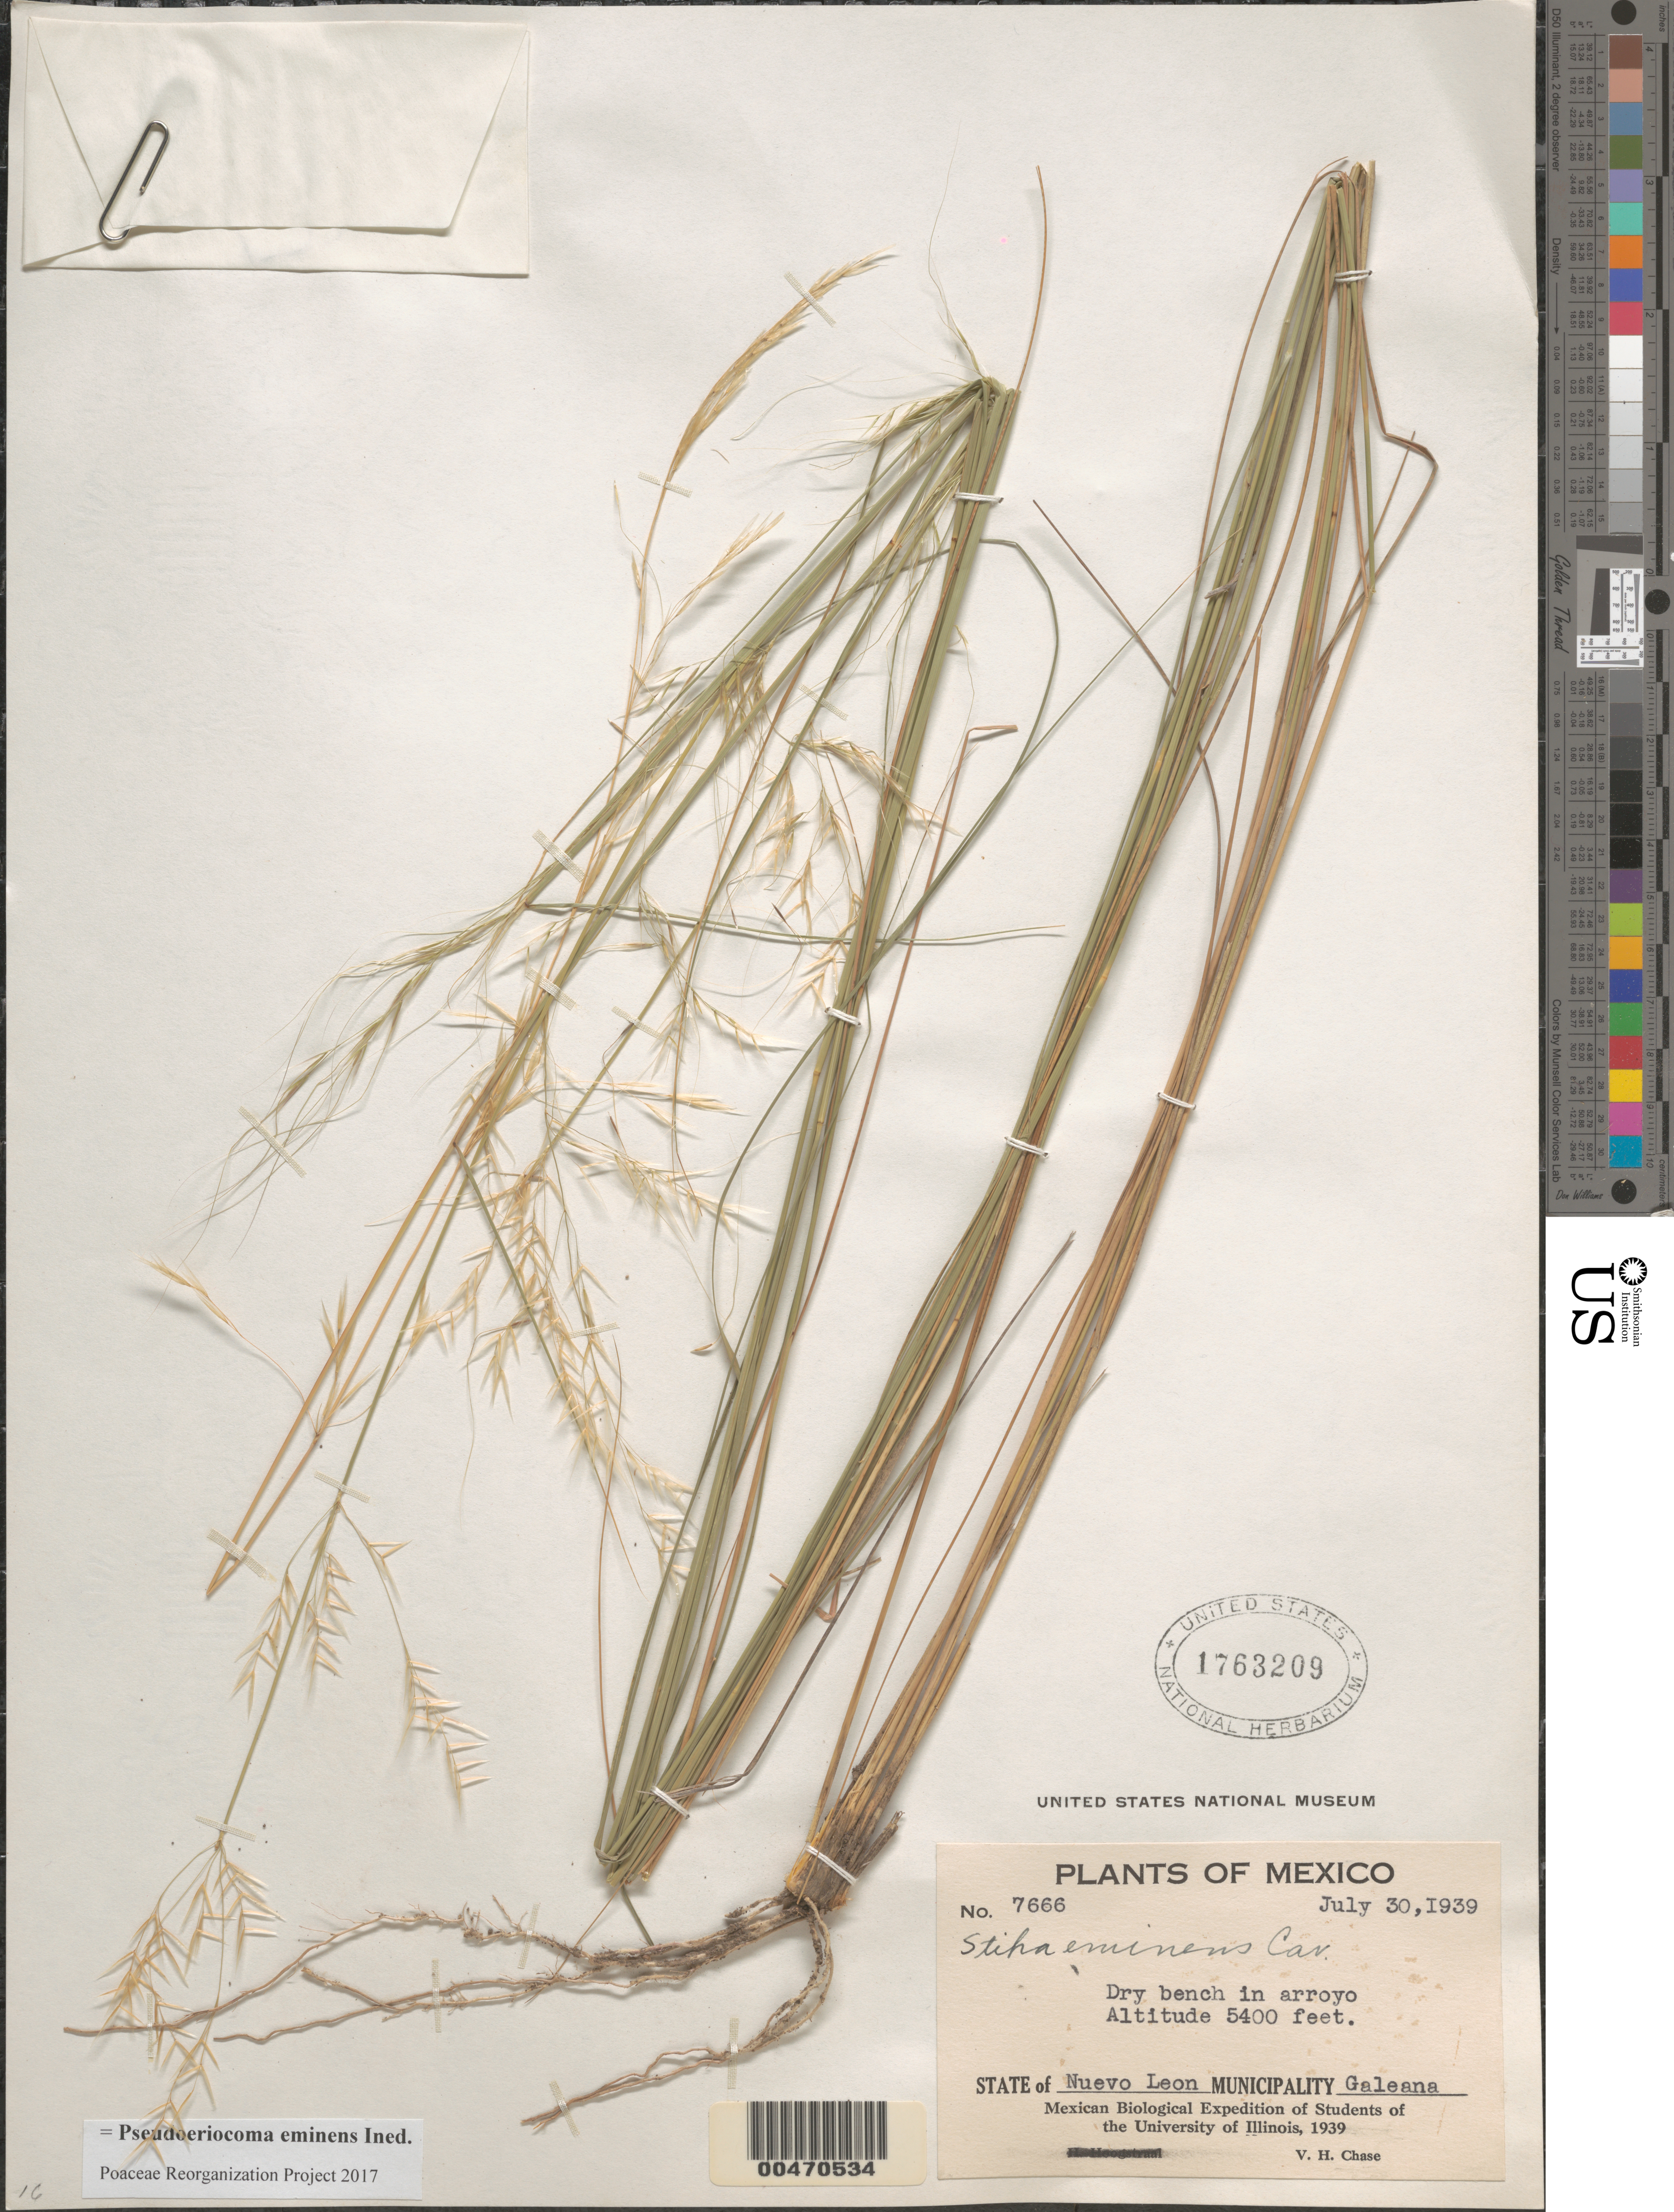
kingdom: Plantae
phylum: Tracheophyta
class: Liliopsida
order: Poales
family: Poaceae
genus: Pseudoeriocoma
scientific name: Pseudoeriocoma eminens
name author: (Cav.) Romasch.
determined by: Poaceae Reorganization Project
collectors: V. H. Chase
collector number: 7666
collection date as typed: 30 Jul 1939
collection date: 1939-07-30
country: Mexico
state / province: Nuevo León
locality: Mun of Galeana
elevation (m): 1646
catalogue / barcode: US 1763209